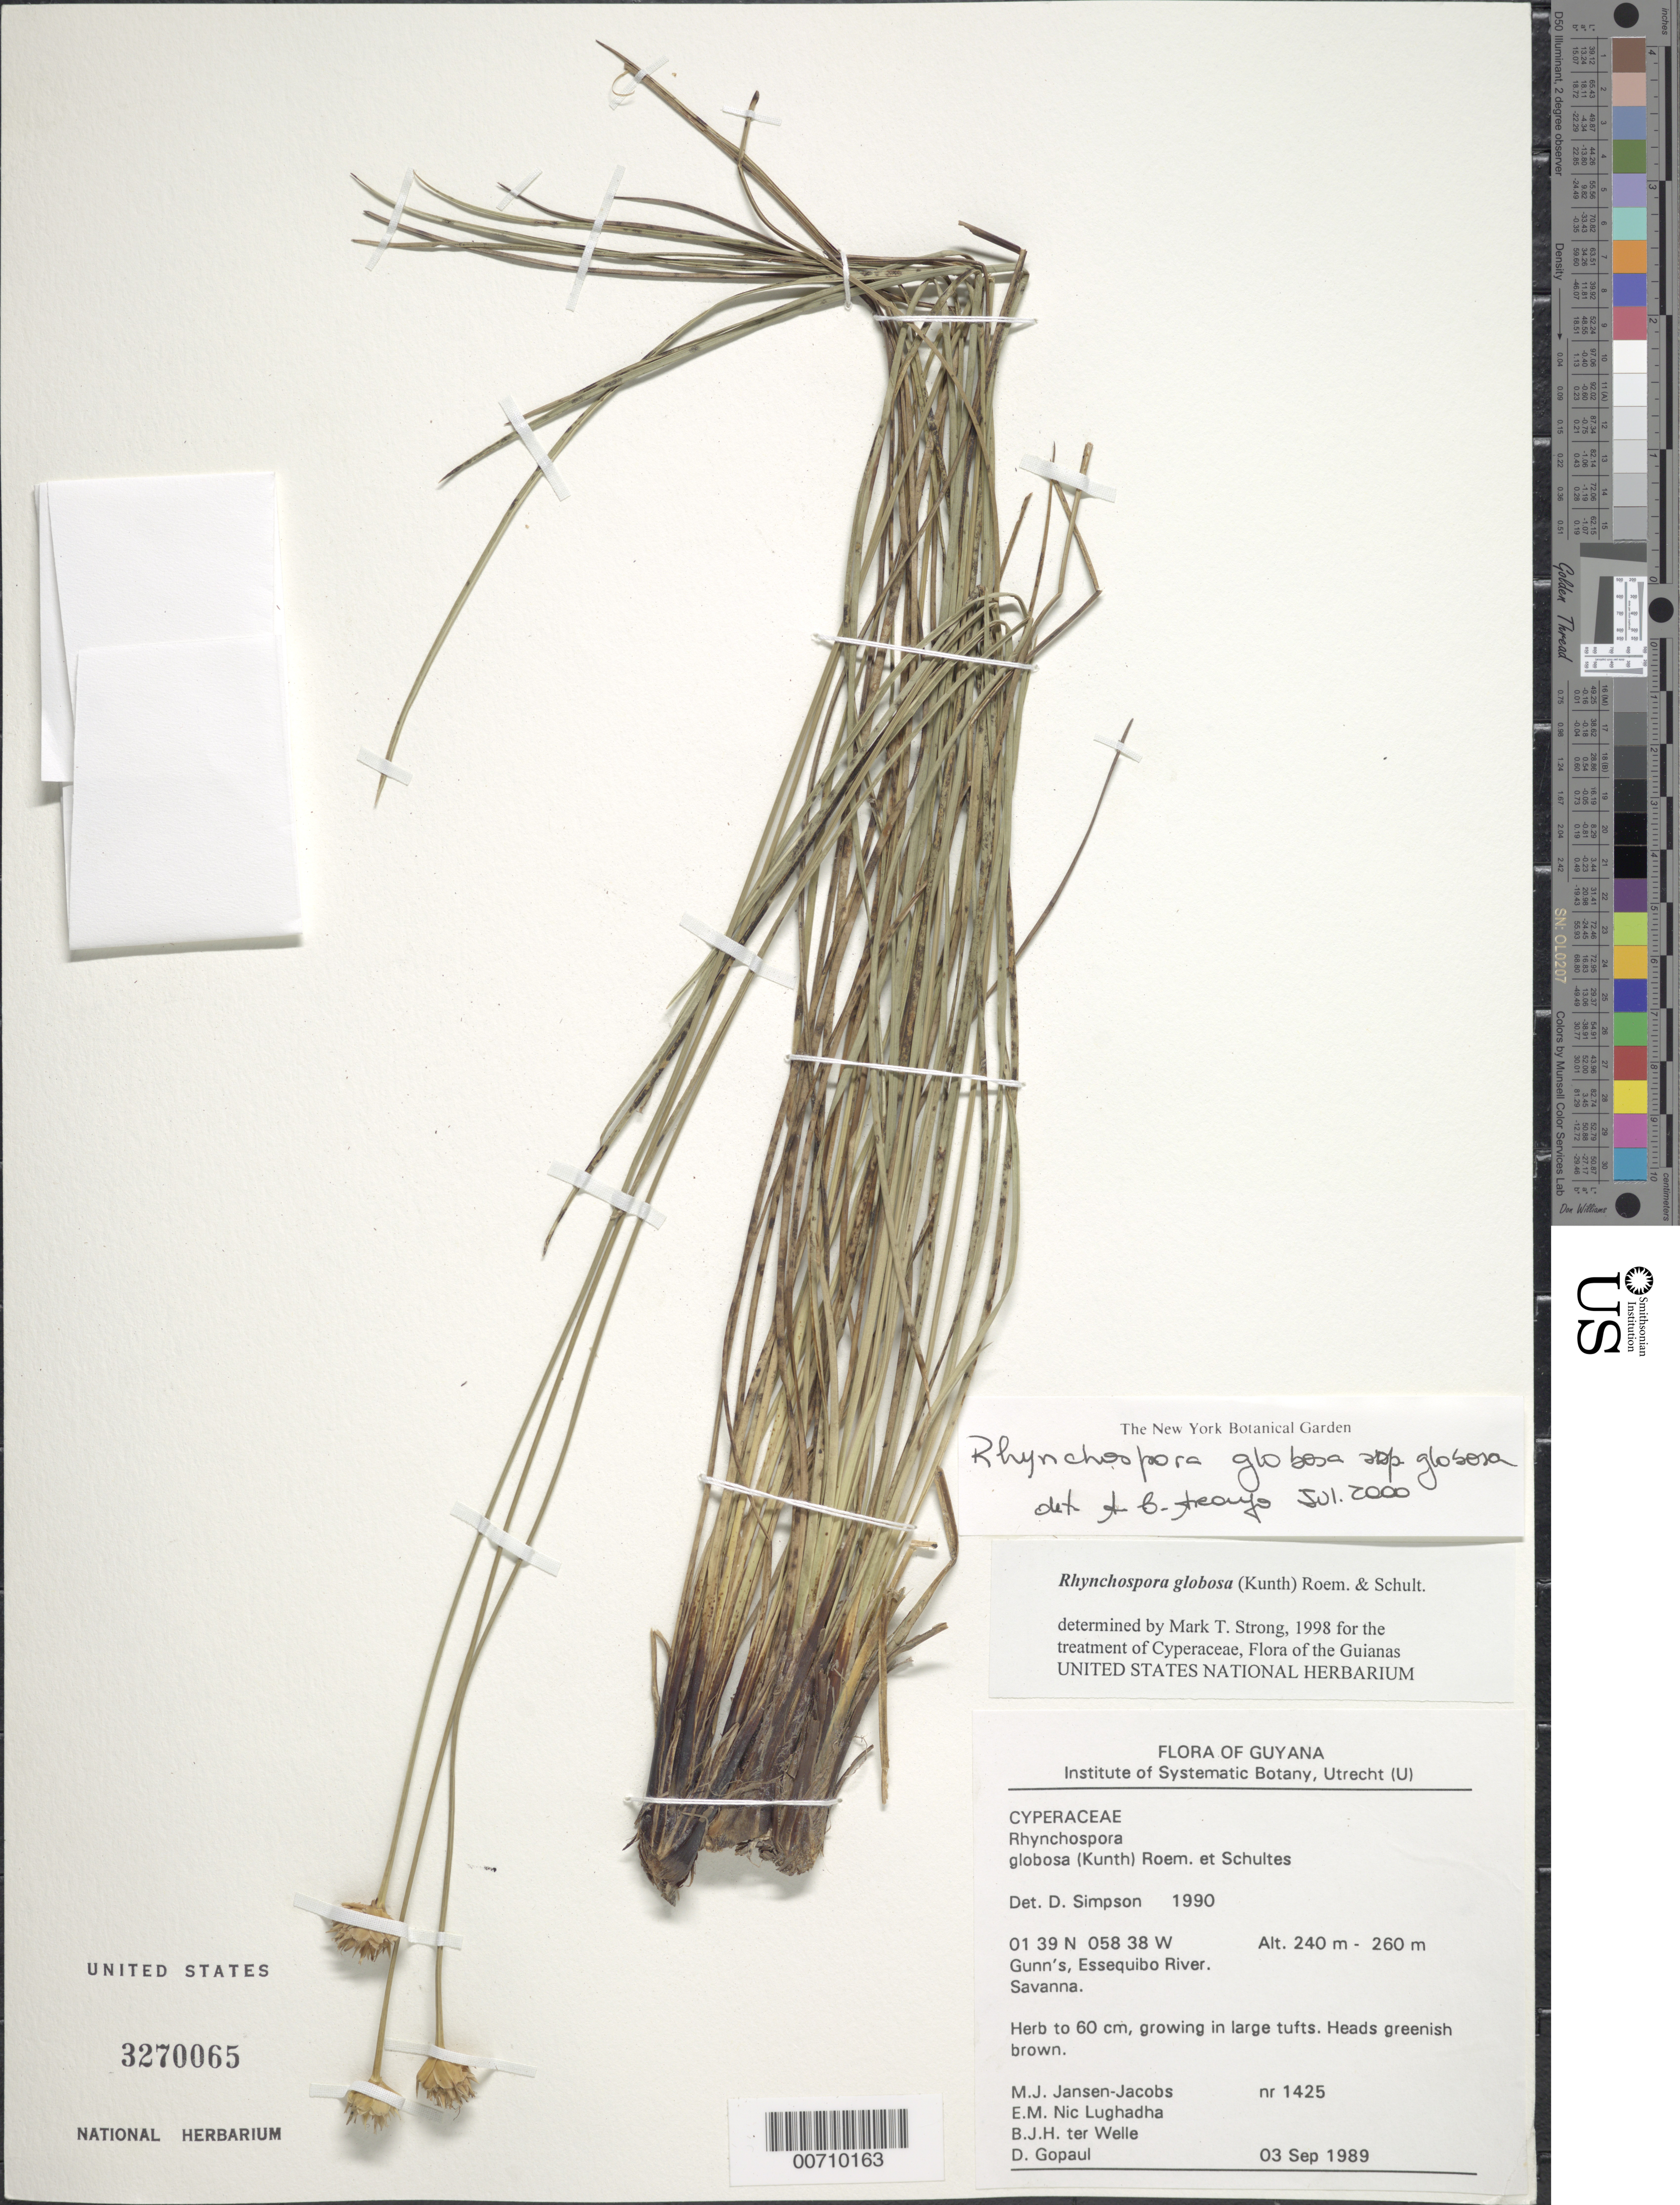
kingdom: Plantae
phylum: Tracheophyta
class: Liliopsida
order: Poales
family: Cyperaceae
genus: Rhynchospora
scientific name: Rhynchospora globosa subsp. globosa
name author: (Kunth) Roem. & Schult.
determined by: Strong, M. T., (US), Smithsonian Institution - National Museum of Natural History (UNITED STATES)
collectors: M. J. Jansen-Jacobs, E. Nic Lughadha, B. Welle & D. Gopaul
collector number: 1425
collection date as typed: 3-Sep-89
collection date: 1989-09-03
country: Guyana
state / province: U. Takutu-U. Essequibo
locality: Gunn's, Essequibo River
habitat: Savanna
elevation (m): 240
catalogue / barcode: US 3270065